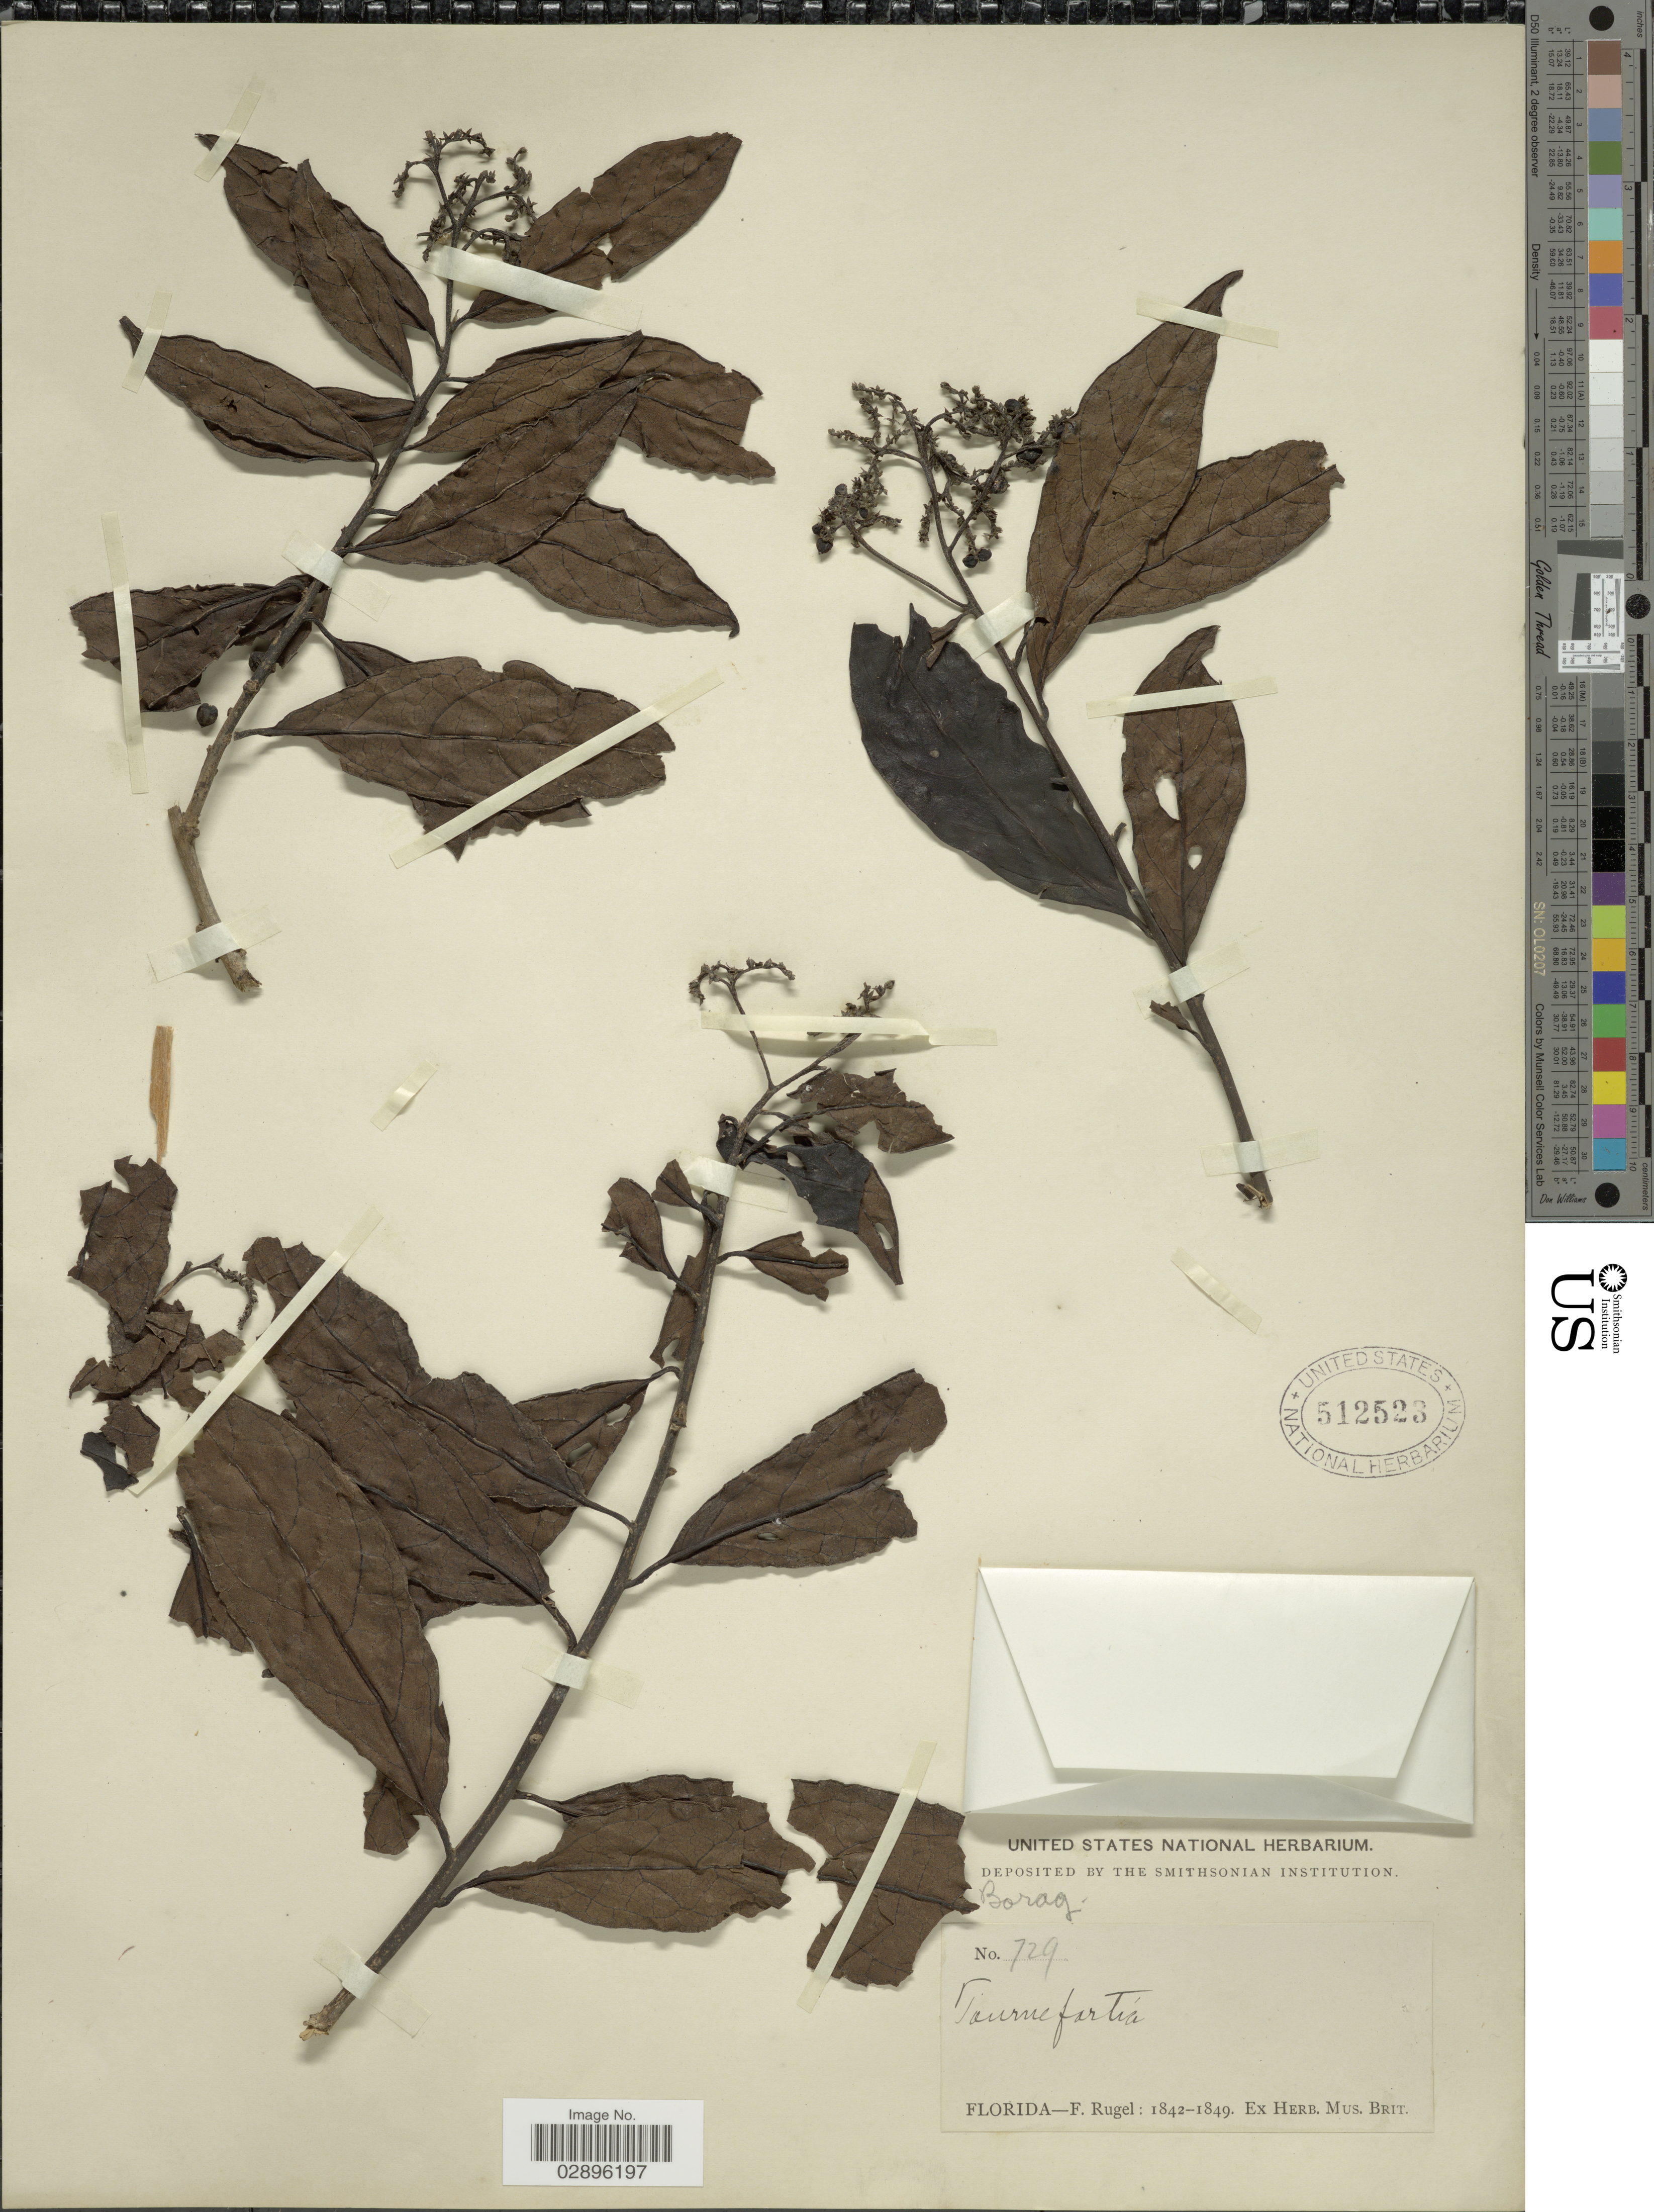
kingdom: Plantae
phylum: Tracheophyta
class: Magnoliopsida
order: Boraginales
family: Heliotropiaceae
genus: Tournefortia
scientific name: Tournefortia bicolor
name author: Sw.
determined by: Strong, Mark T., (BOT), Smithsonian Institution - National Museum of Natural History (UNITED STATES)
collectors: F. Rugel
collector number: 729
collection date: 1842/1849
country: United States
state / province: Florida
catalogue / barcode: US 512523